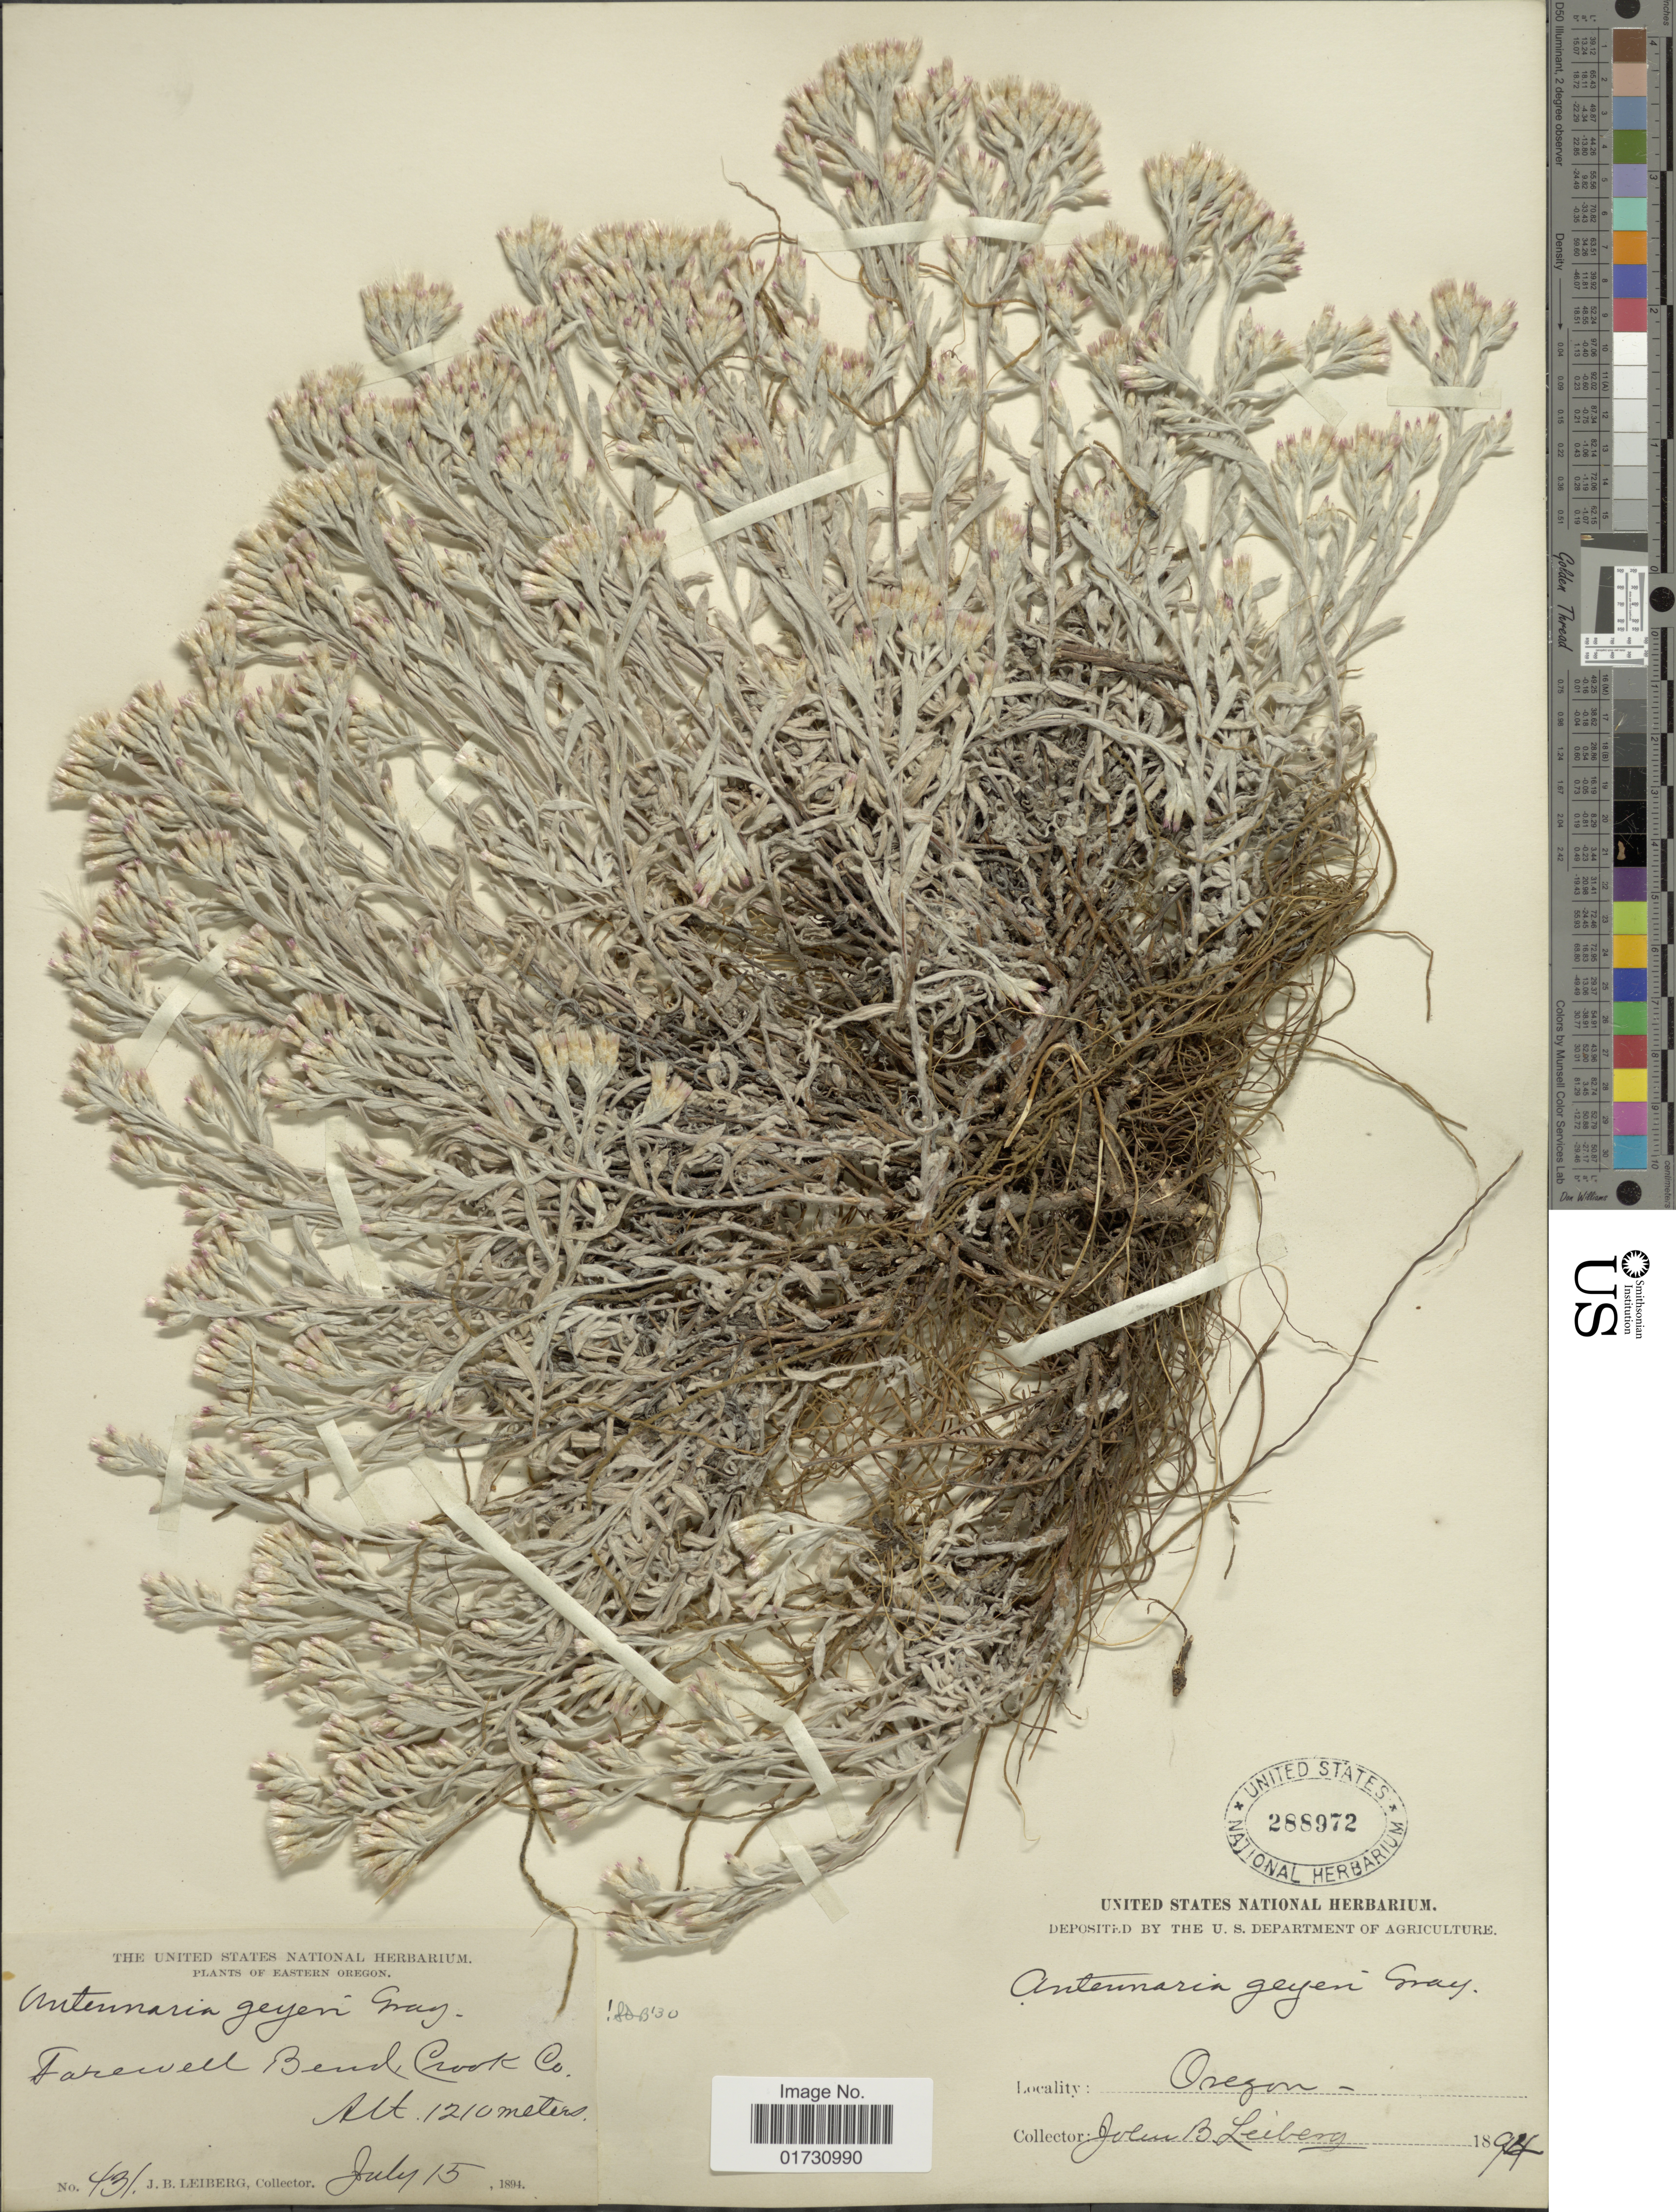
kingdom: Plantae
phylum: Tracheophyta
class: Magnoliopsida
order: Asterales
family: Asteraceae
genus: Antennaria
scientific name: Antennaria geyeri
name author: A. Gray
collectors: J. B. Leiberg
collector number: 431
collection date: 1894-07-15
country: United States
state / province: Oregon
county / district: Crook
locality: Farewell Bend, Crook Co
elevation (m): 1210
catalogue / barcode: US 288972